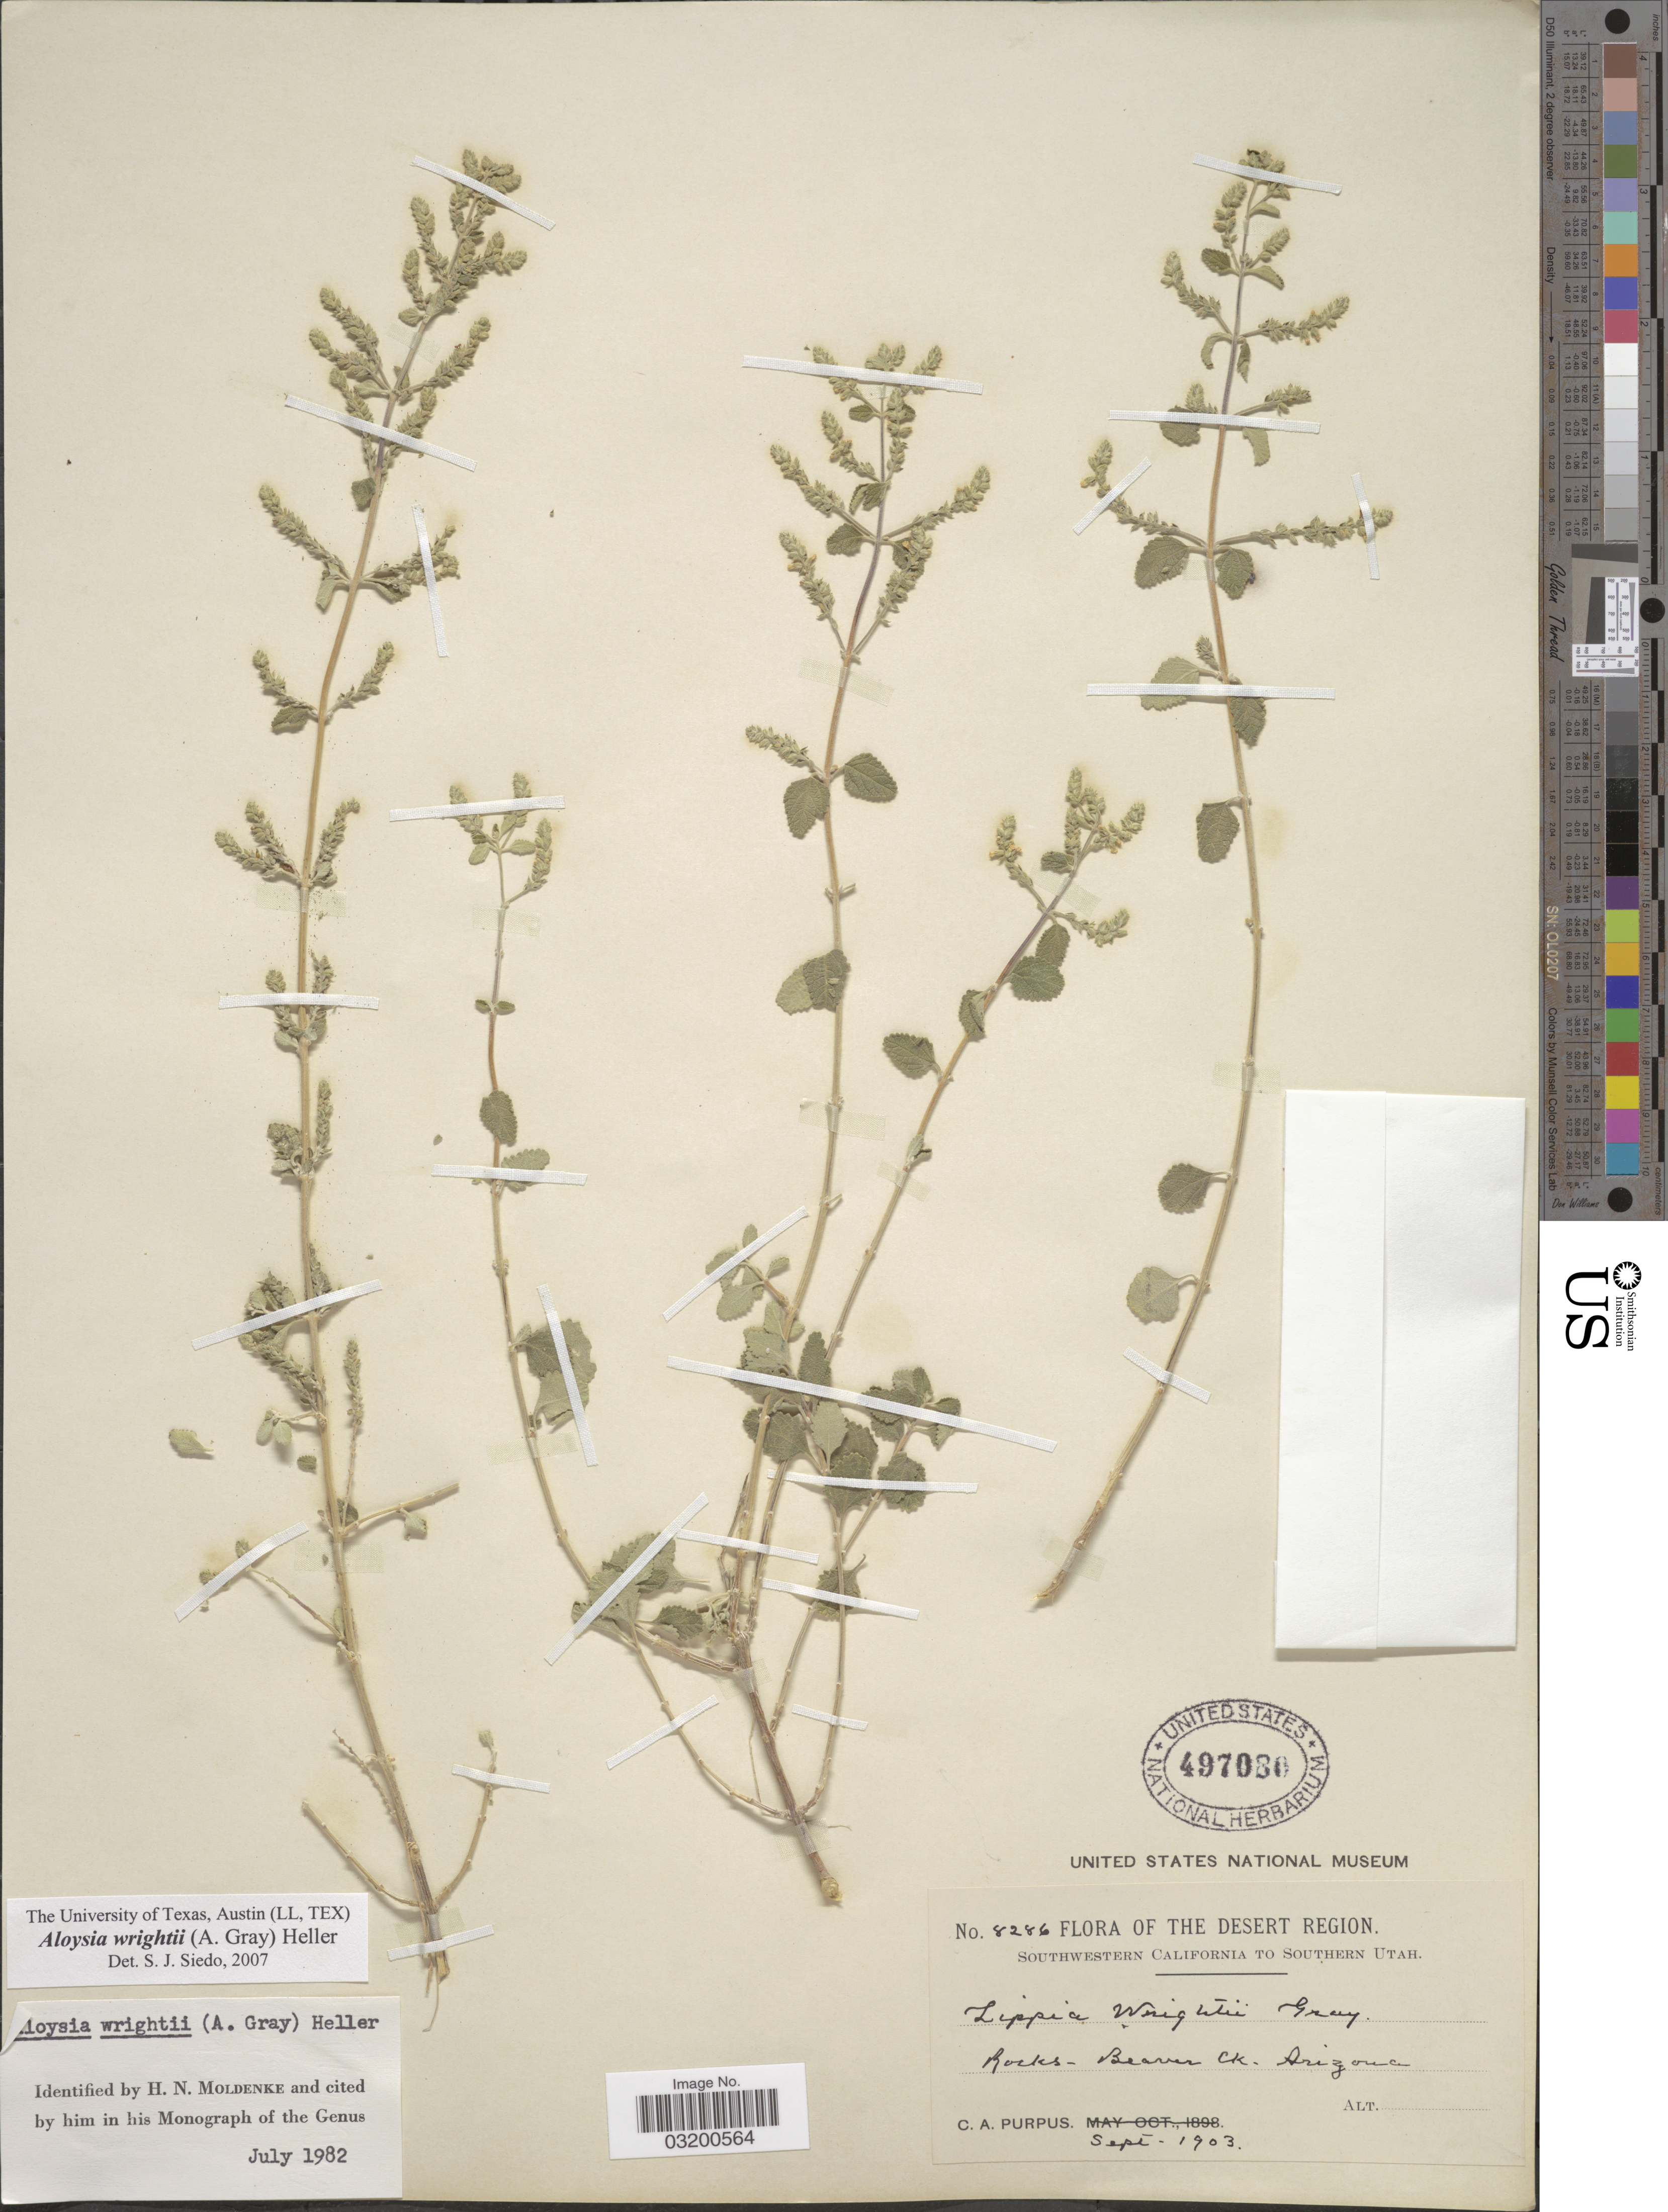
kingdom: Plantae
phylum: Tracheophyta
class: Magnoliopsida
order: Lamiales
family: Verbenaceae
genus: Aloysia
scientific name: Aloysia wrightii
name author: A. Heller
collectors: C. A. Purpus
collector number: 8286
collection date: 1903-09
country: United States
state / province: Arizona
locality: The Desert Region. Rocks- Beaver Ck.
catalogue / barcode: US 497080